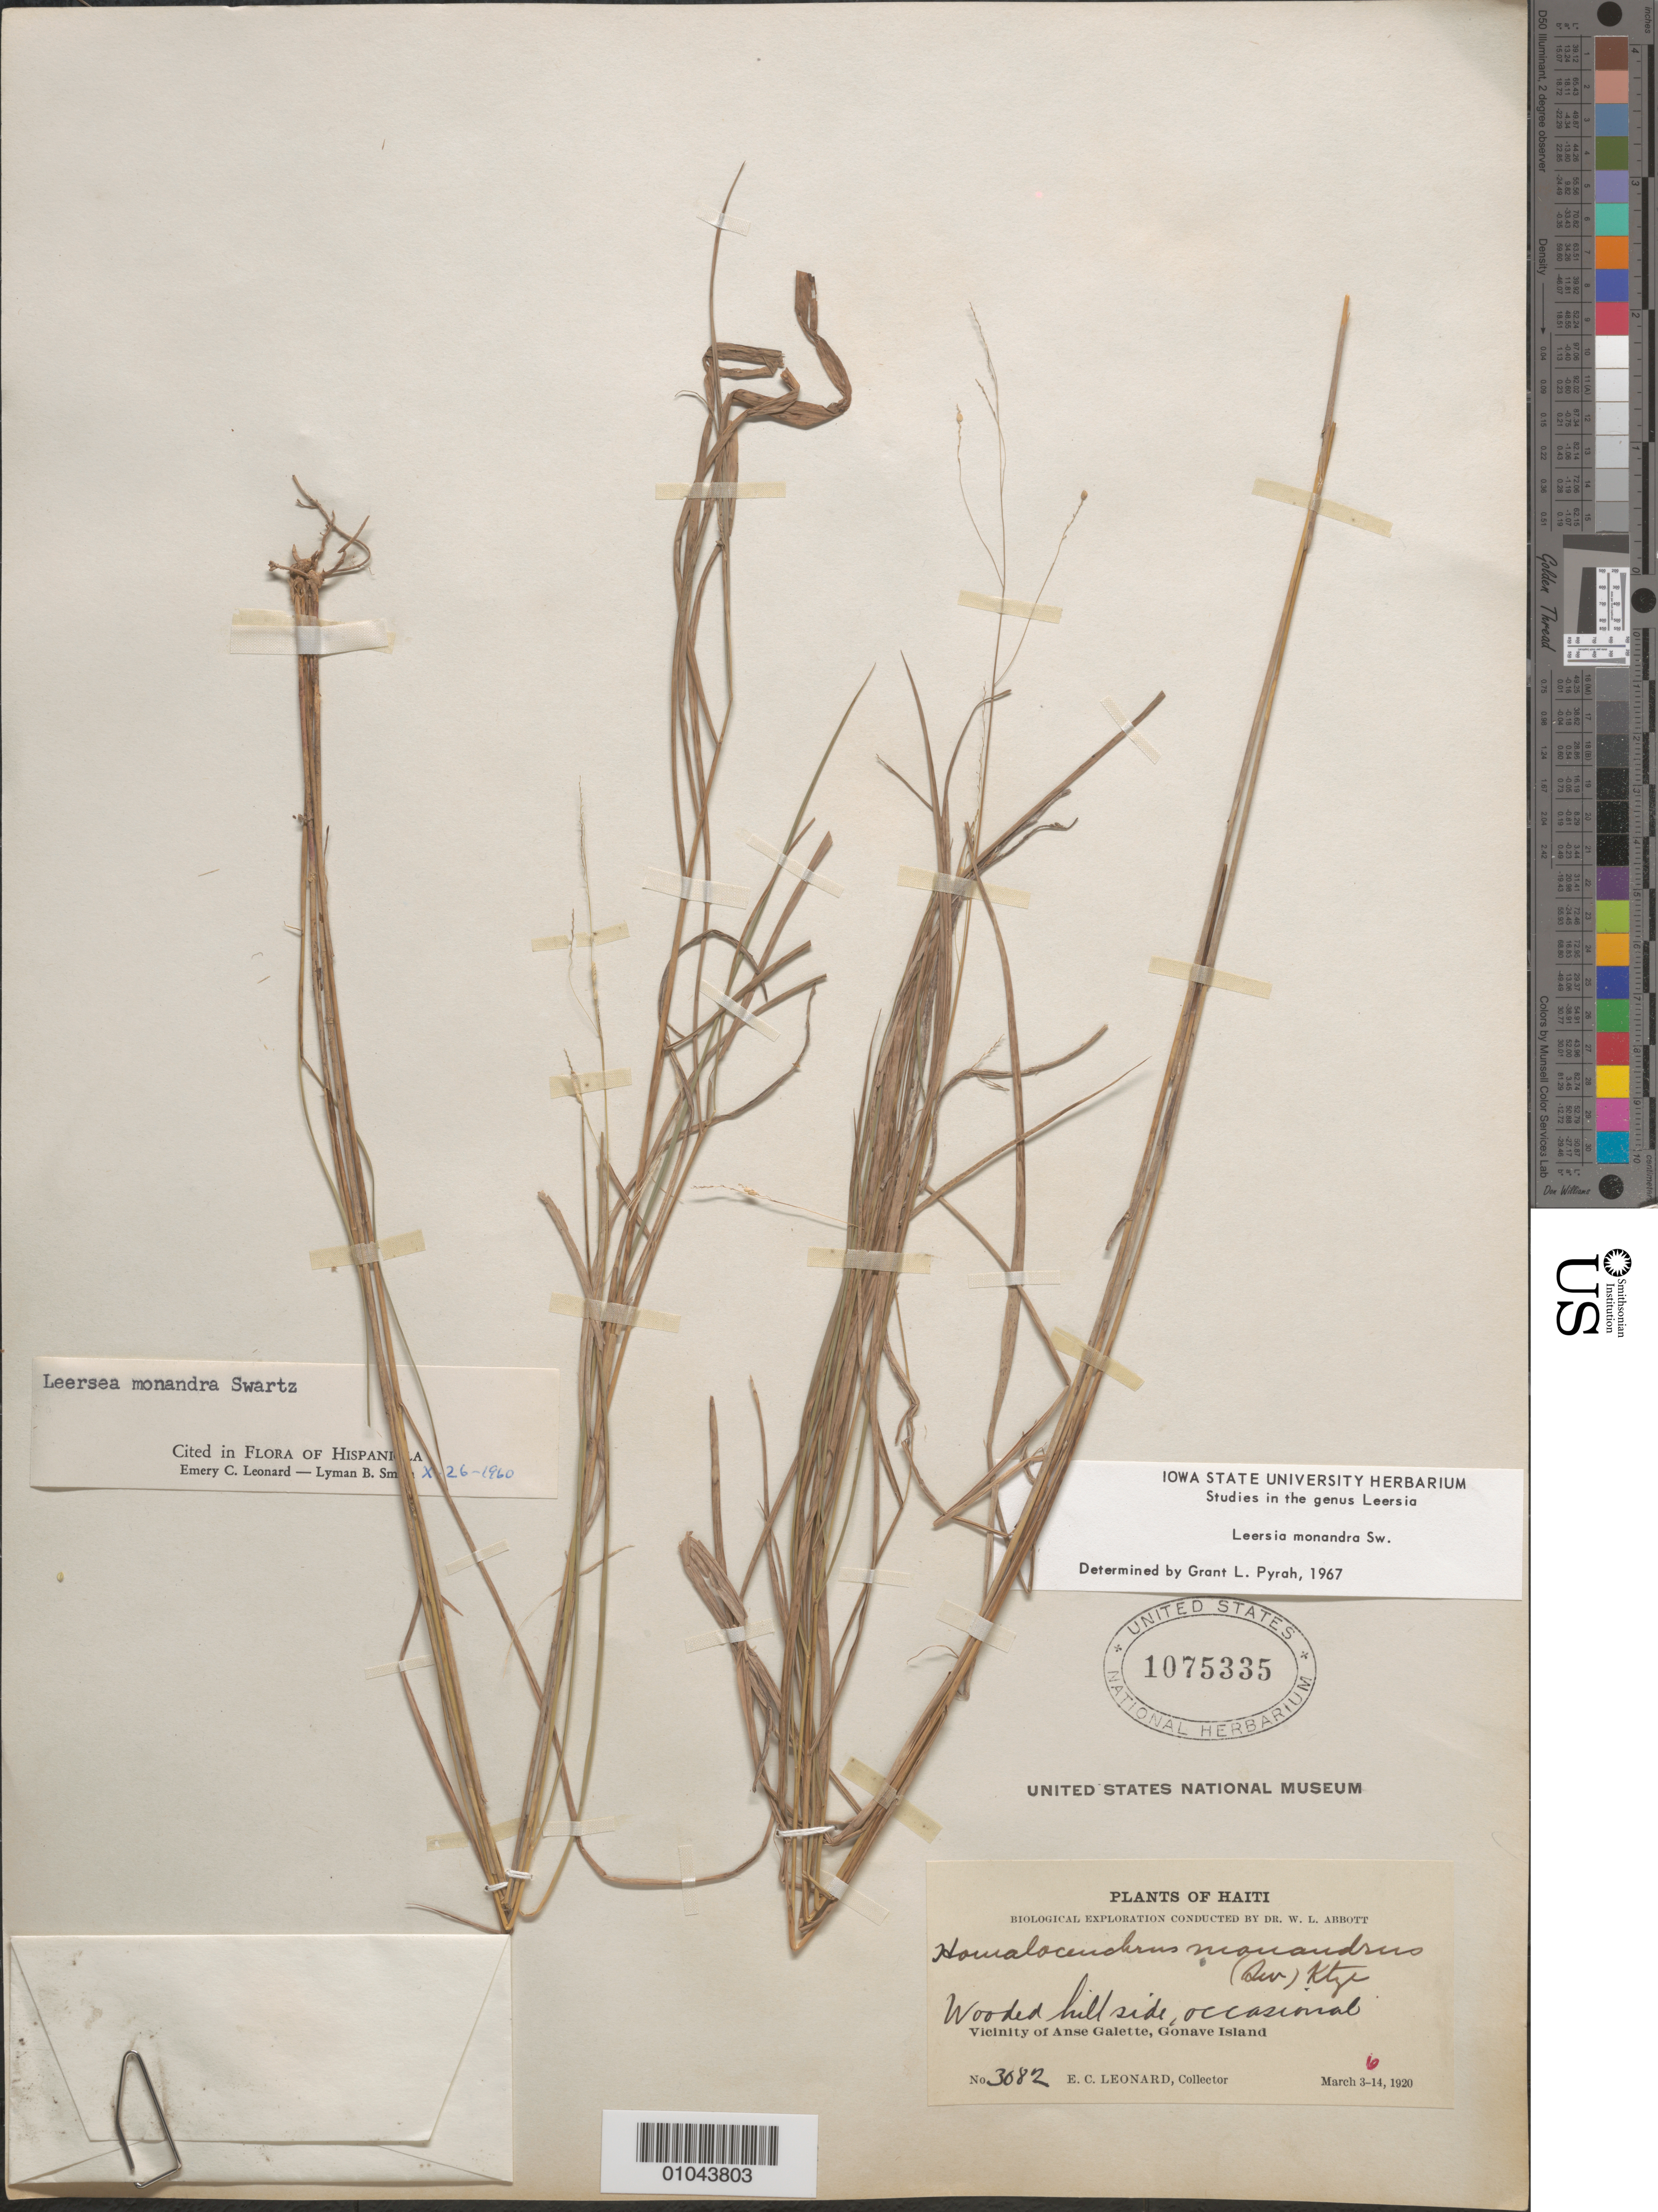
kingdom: Plantae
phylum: Tracheophyta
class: Liliopsida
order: Poales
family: Poaceae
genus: Leersia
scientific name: Leersia monandra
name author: Sw.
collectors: E. C. Leonard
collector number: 3082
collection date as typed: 03 Mar 1920 to 14 Mar 1920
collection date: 1920-03-03/1920-03-14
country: Haiti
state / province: Óuest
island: Hispaniola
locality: Vicinity of Anse Galette, Gonave Island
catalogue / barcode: US 1075335